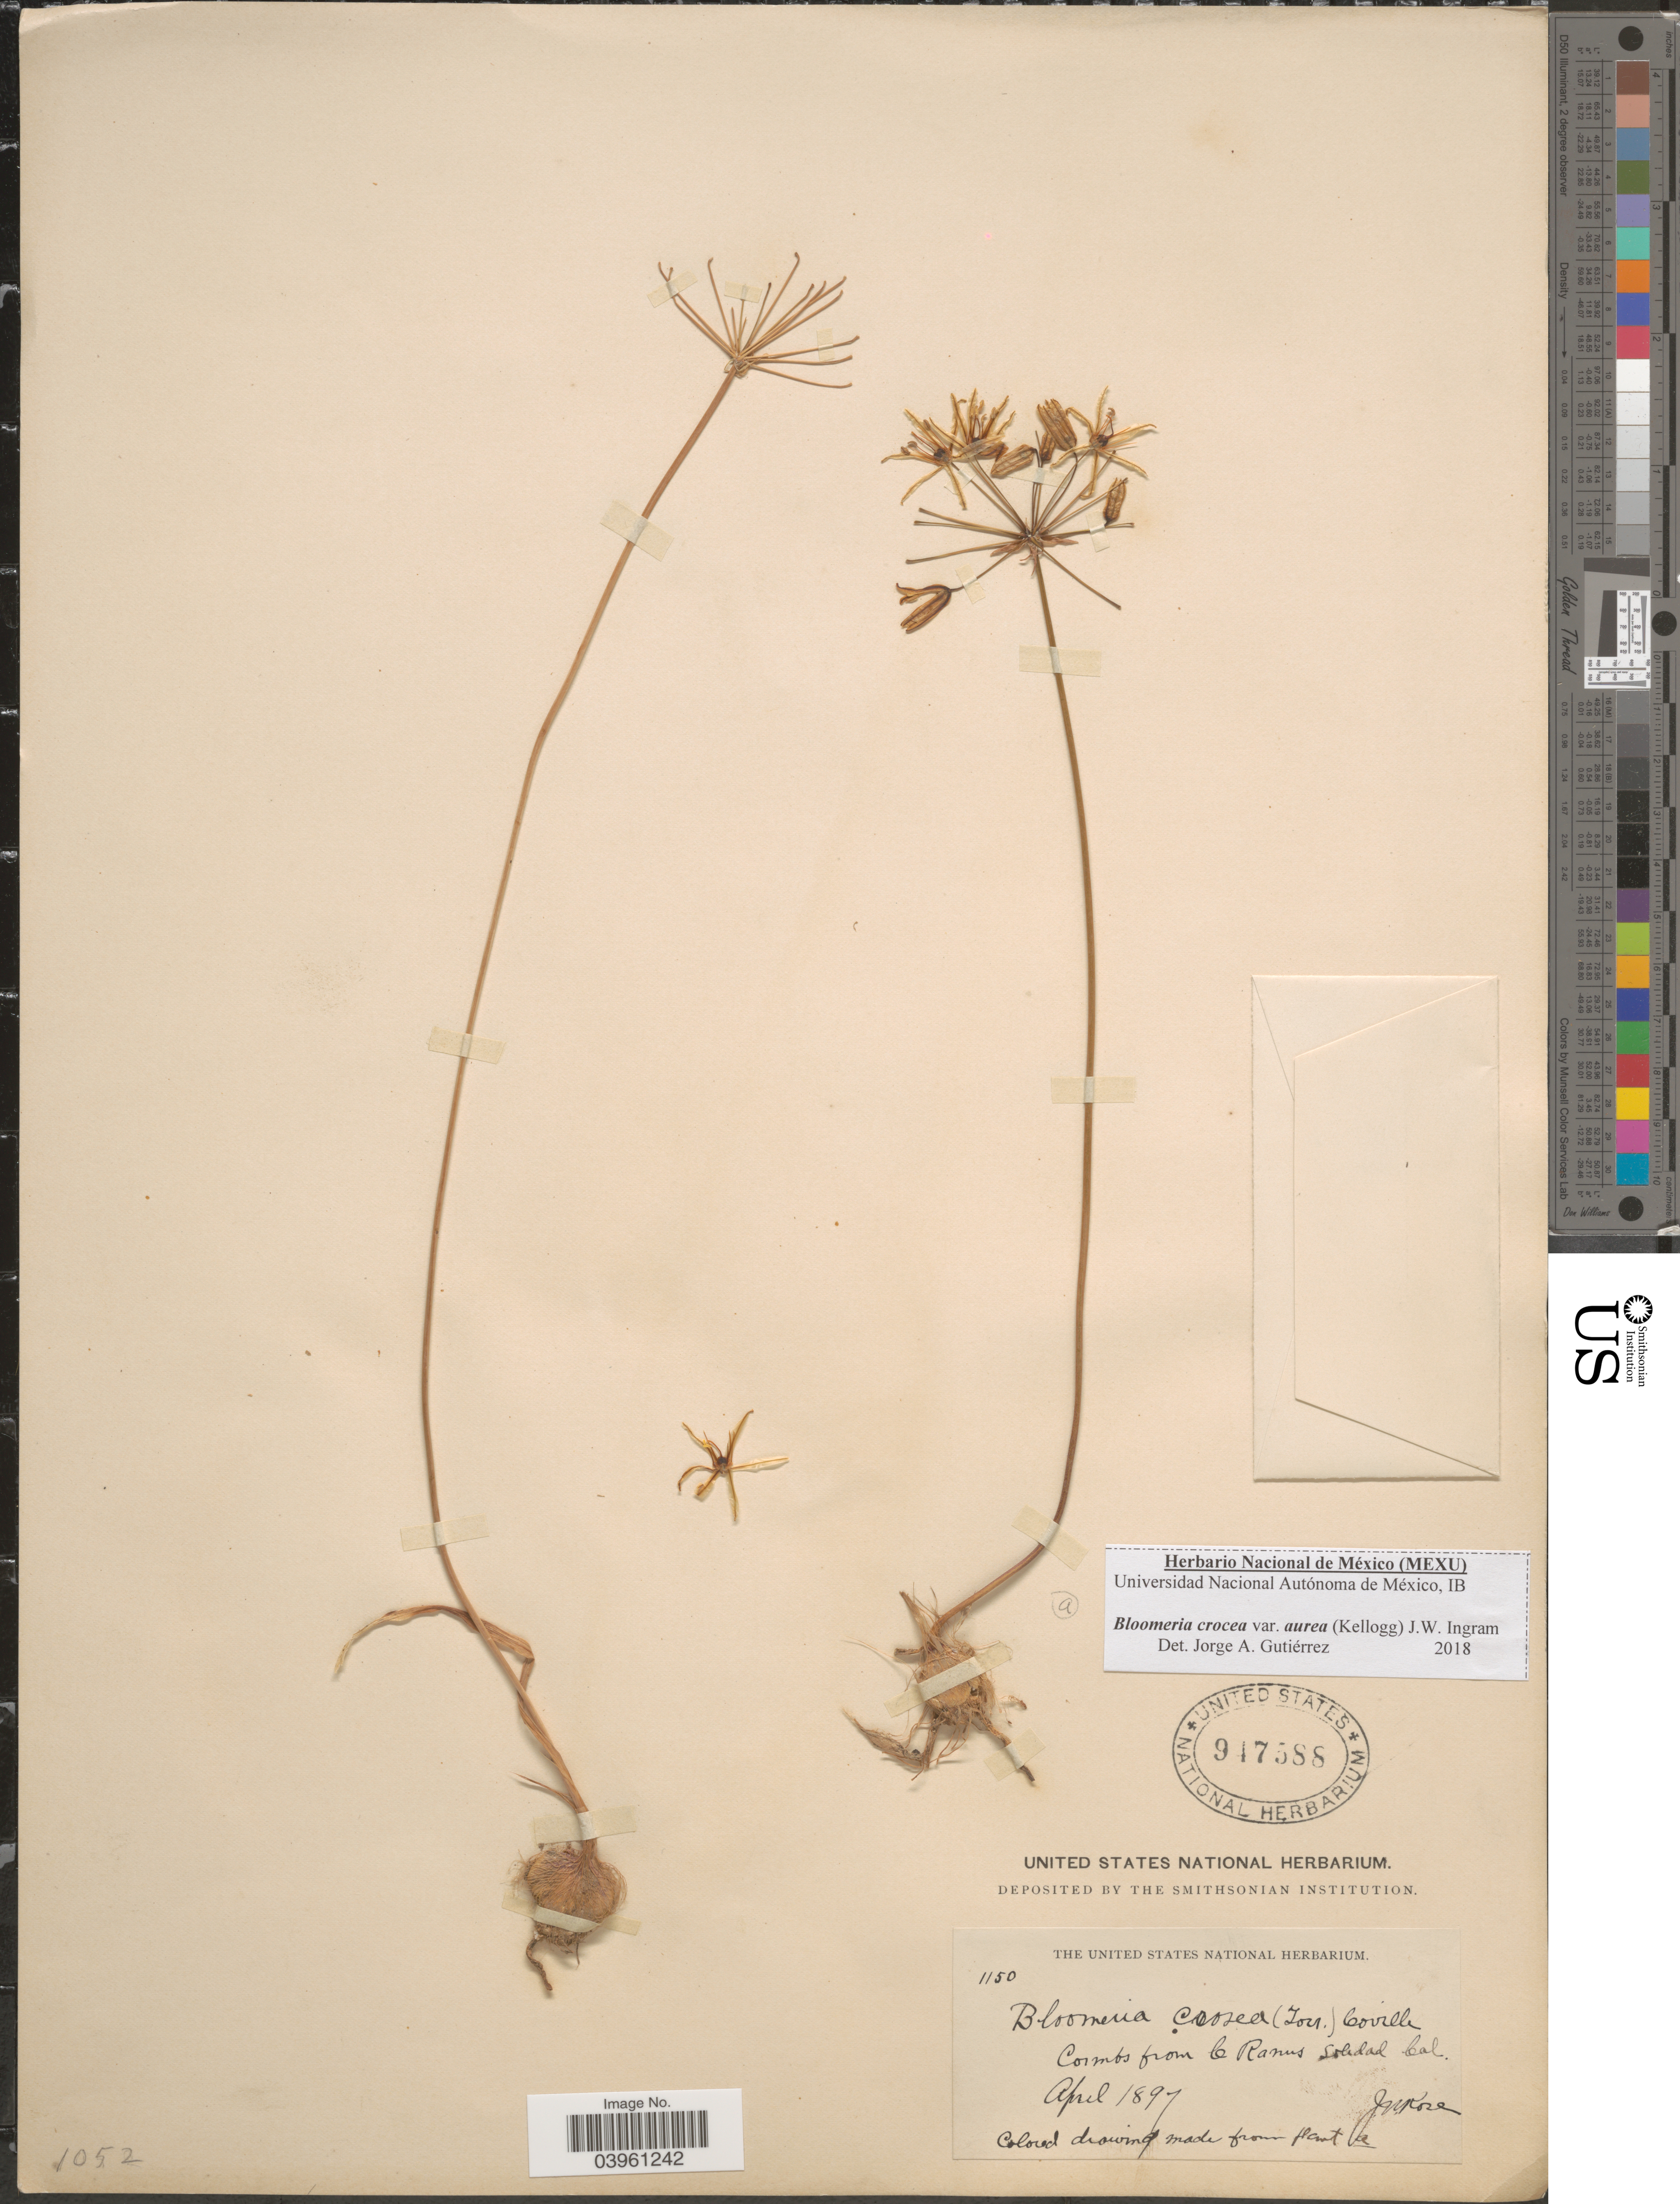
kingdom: Plantae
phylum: Tracheophyta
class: Liliopsida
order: Asparagales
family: Asparagaceae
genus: Bloomeria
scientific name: Bloomeria crocea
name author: (Torr.) Coville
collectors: J. N. Rose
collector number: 1150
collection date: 1897-04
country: United States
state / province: California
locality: Soledad.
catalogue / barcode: US 947588